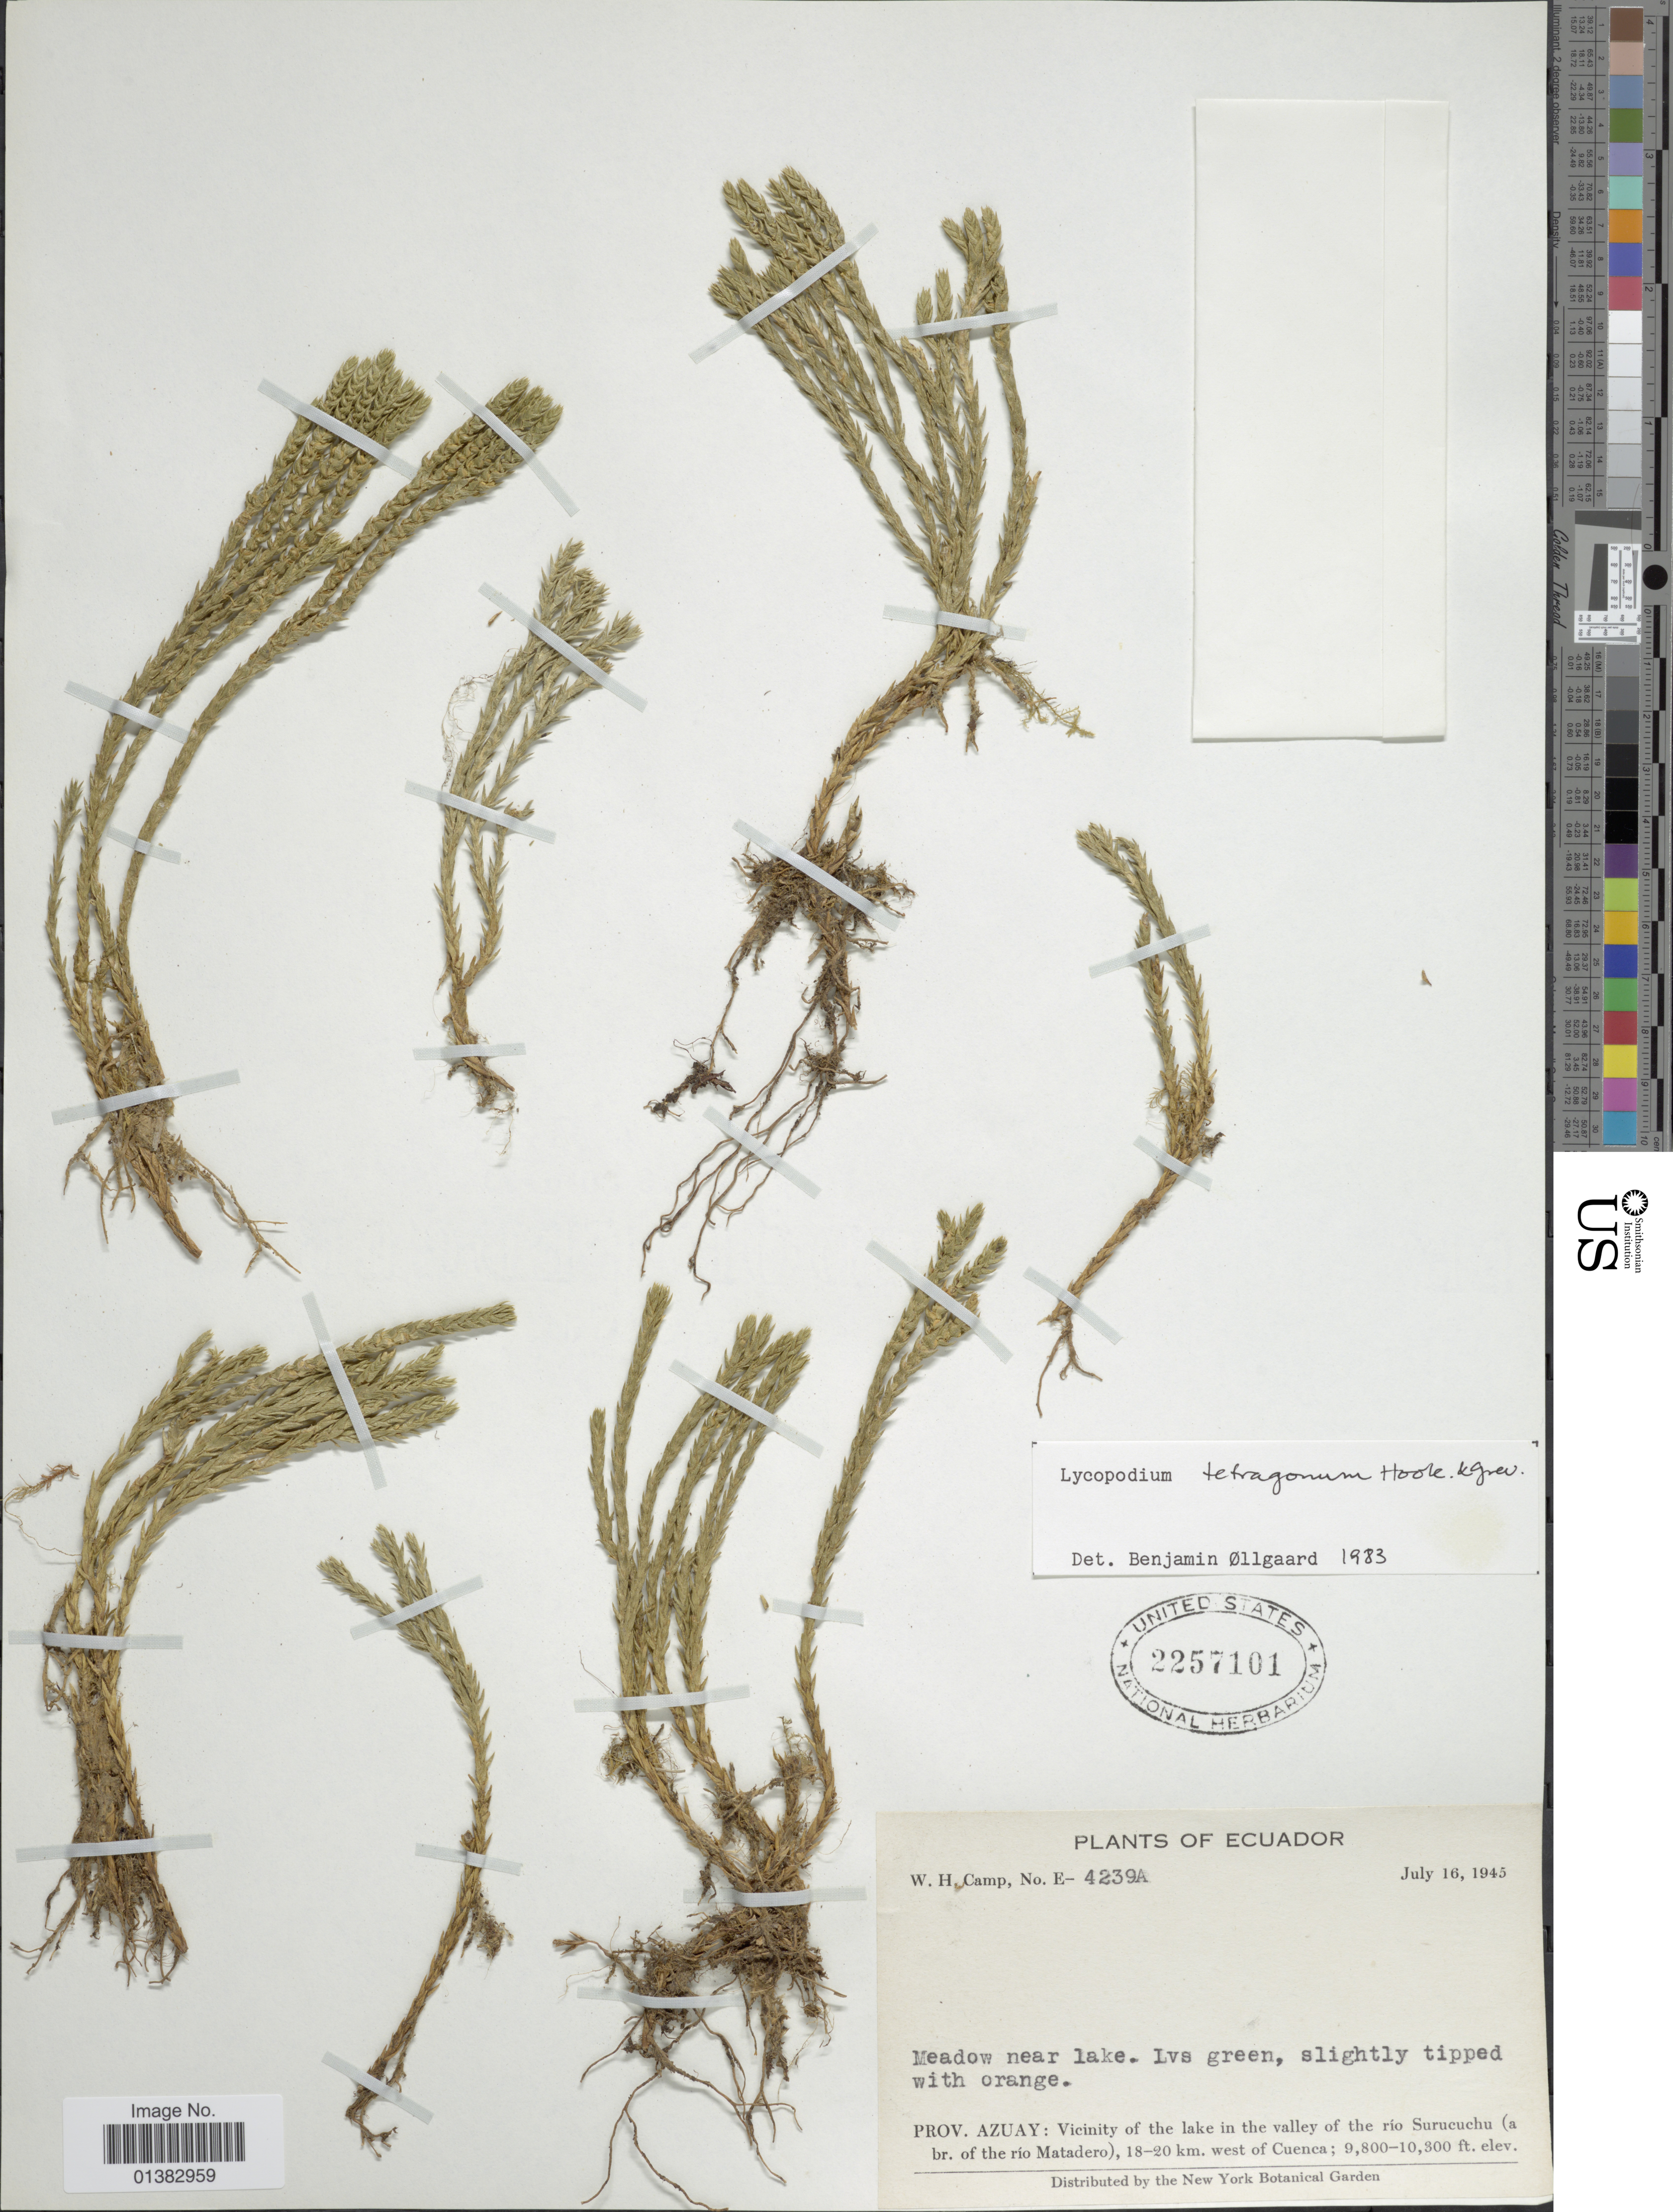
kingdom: Plantae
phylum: Tracheophyta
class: Lycopodiopsida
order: Lycopodiales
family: Lycopodiaceae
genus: Phlegmariurus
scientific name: Phlegmariurus tetragonus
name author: (Hook. & Grev.) B. Øllg.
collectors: W. H. Camp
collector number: E-4239A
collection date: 1945-07-16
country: Ecuador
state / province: Azuay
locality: Vicinity of the lake in the valley of the río Surucuchu (a br. of the río Matadero), 18-20 km. west of Cuenca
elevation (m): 2987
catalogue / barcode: US 2257101